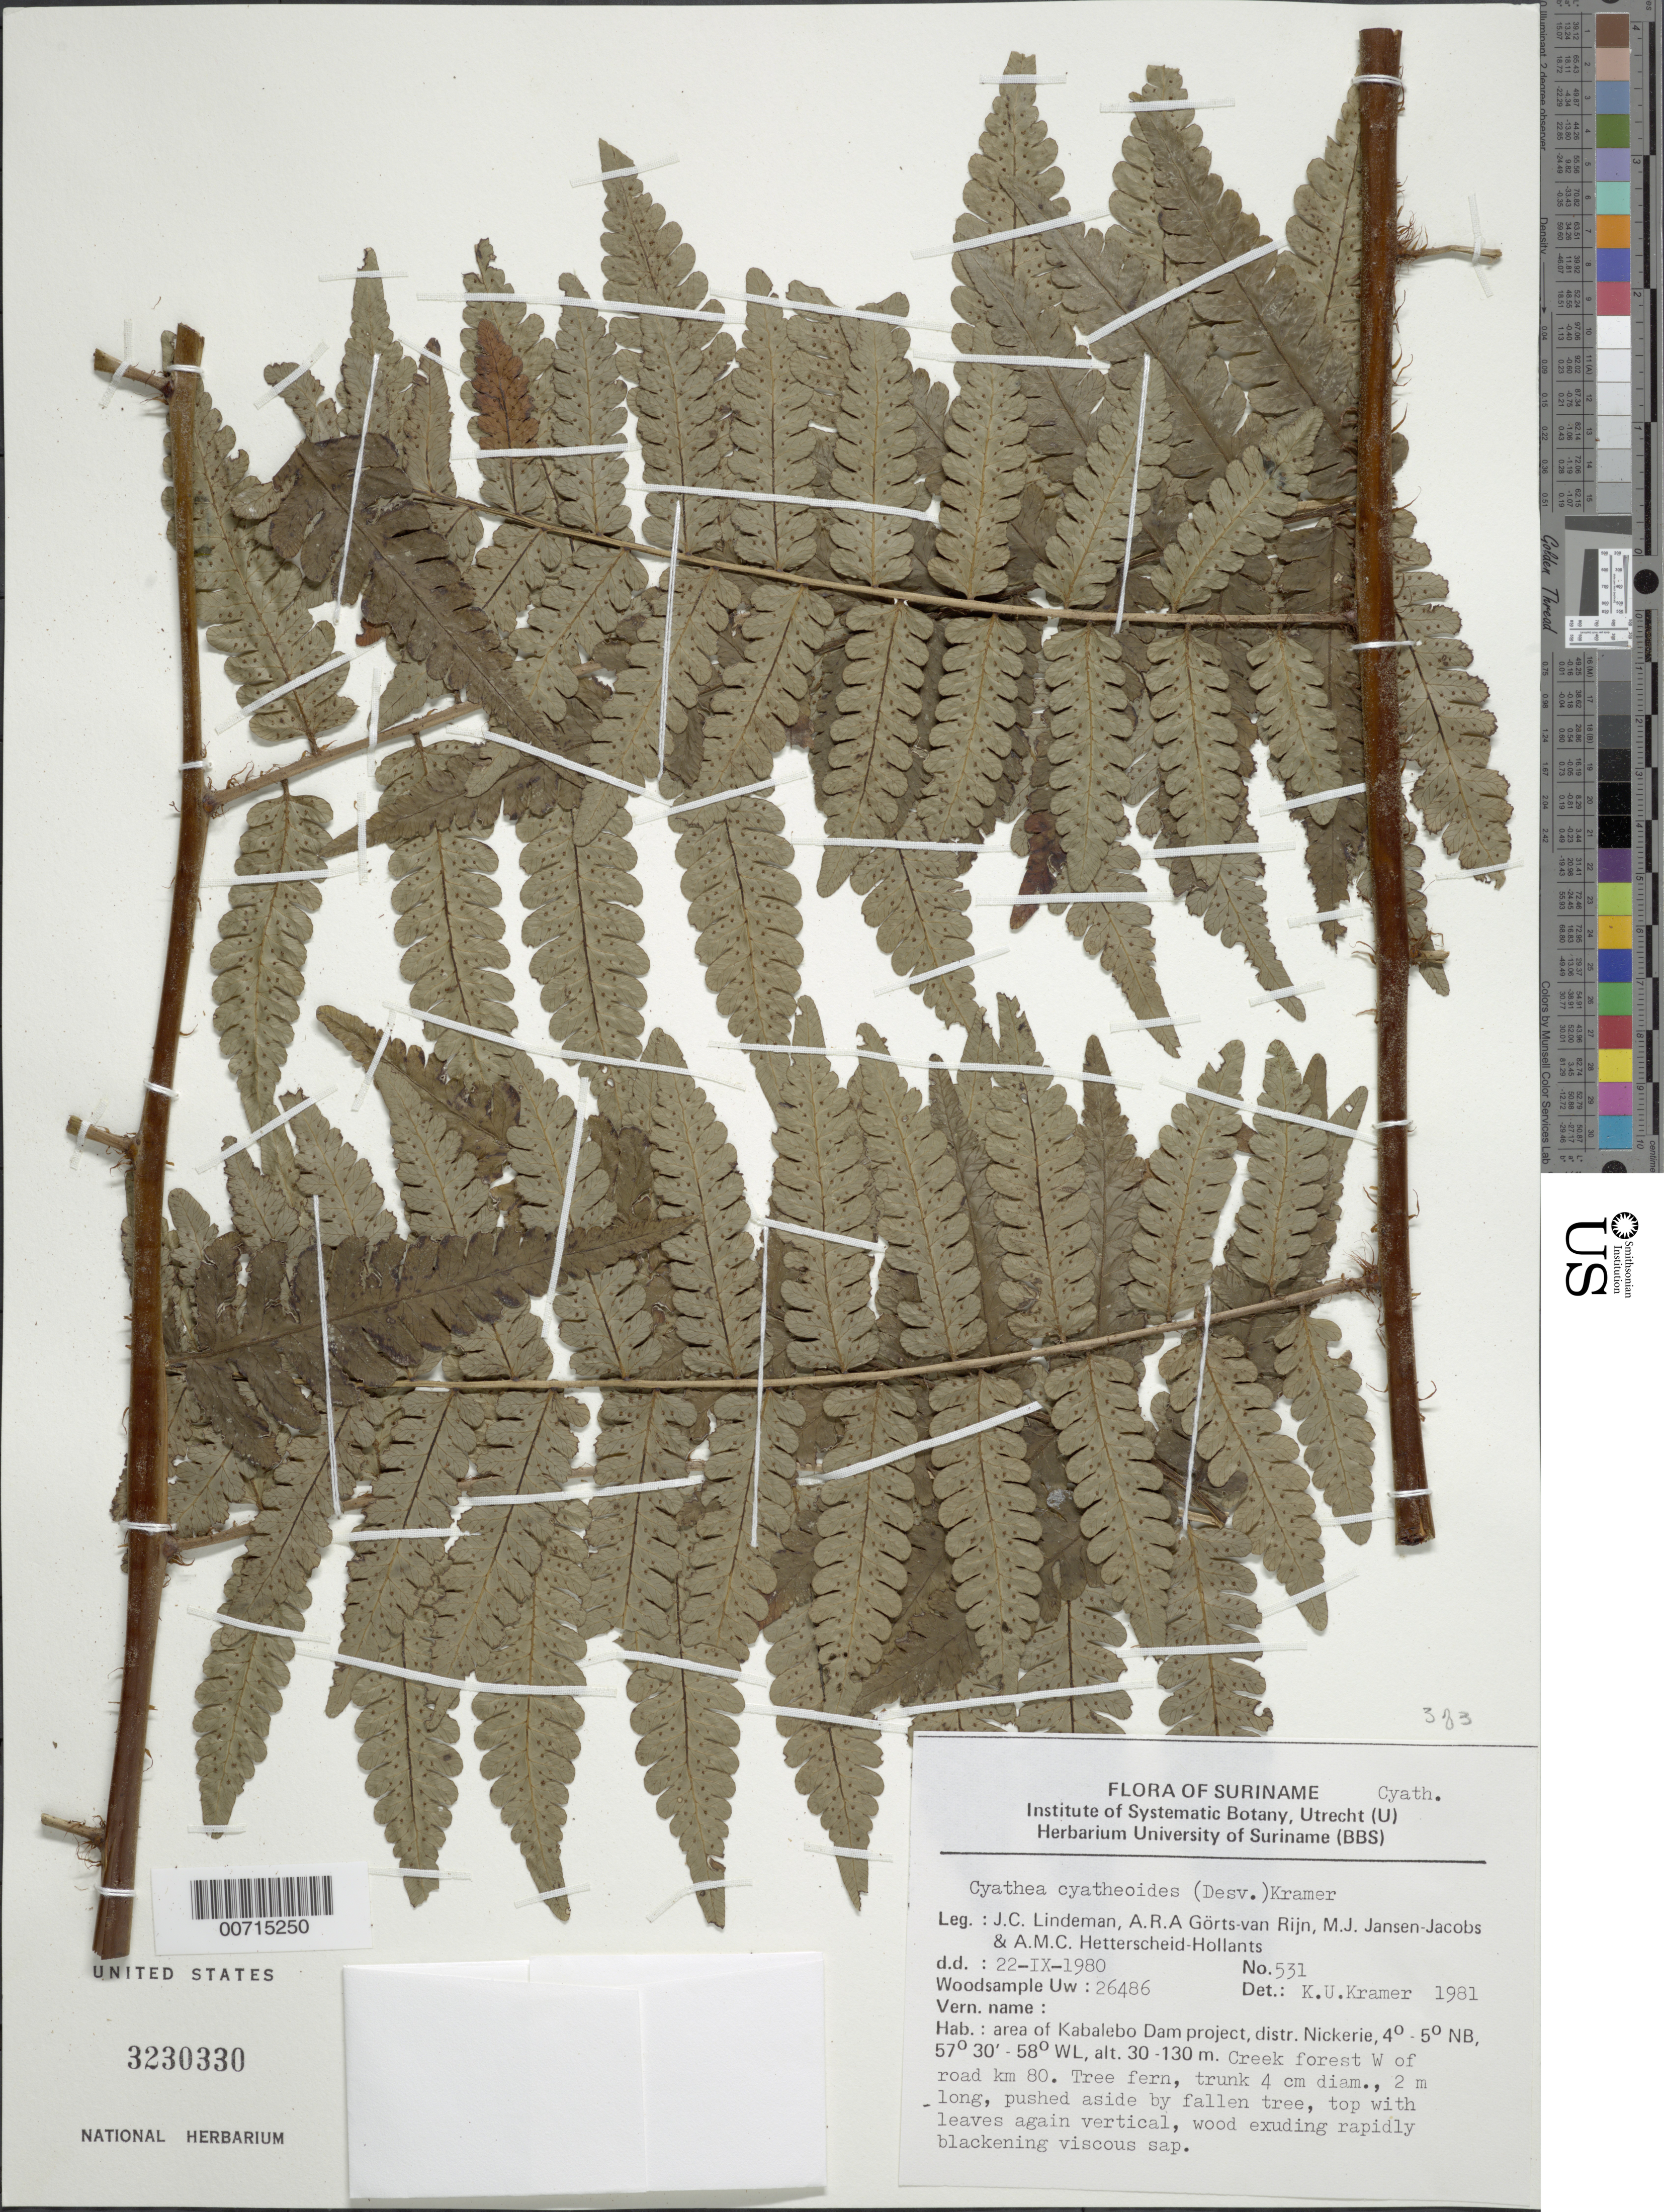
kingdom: Plantae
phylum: Tracheophyta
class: Polypodiopsida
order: Cyatheales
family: Cyatheaceae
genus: Cyathea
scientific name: Cyathea cyatheoides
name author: (Desv.) K.U. Kramer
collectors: J. C. Lindeman, A. .R. A. Görts-van Rijn, M. J. Jansen-Jacobs & A. Hetterscheid-Hollants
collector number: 531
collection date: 1980-09-22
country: Suriname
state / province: Nickerie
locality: Area of Kabalebo Dam project, distr. Nickerie. Creek forest W of road km 80.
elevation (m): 30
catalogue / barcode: US 3230330